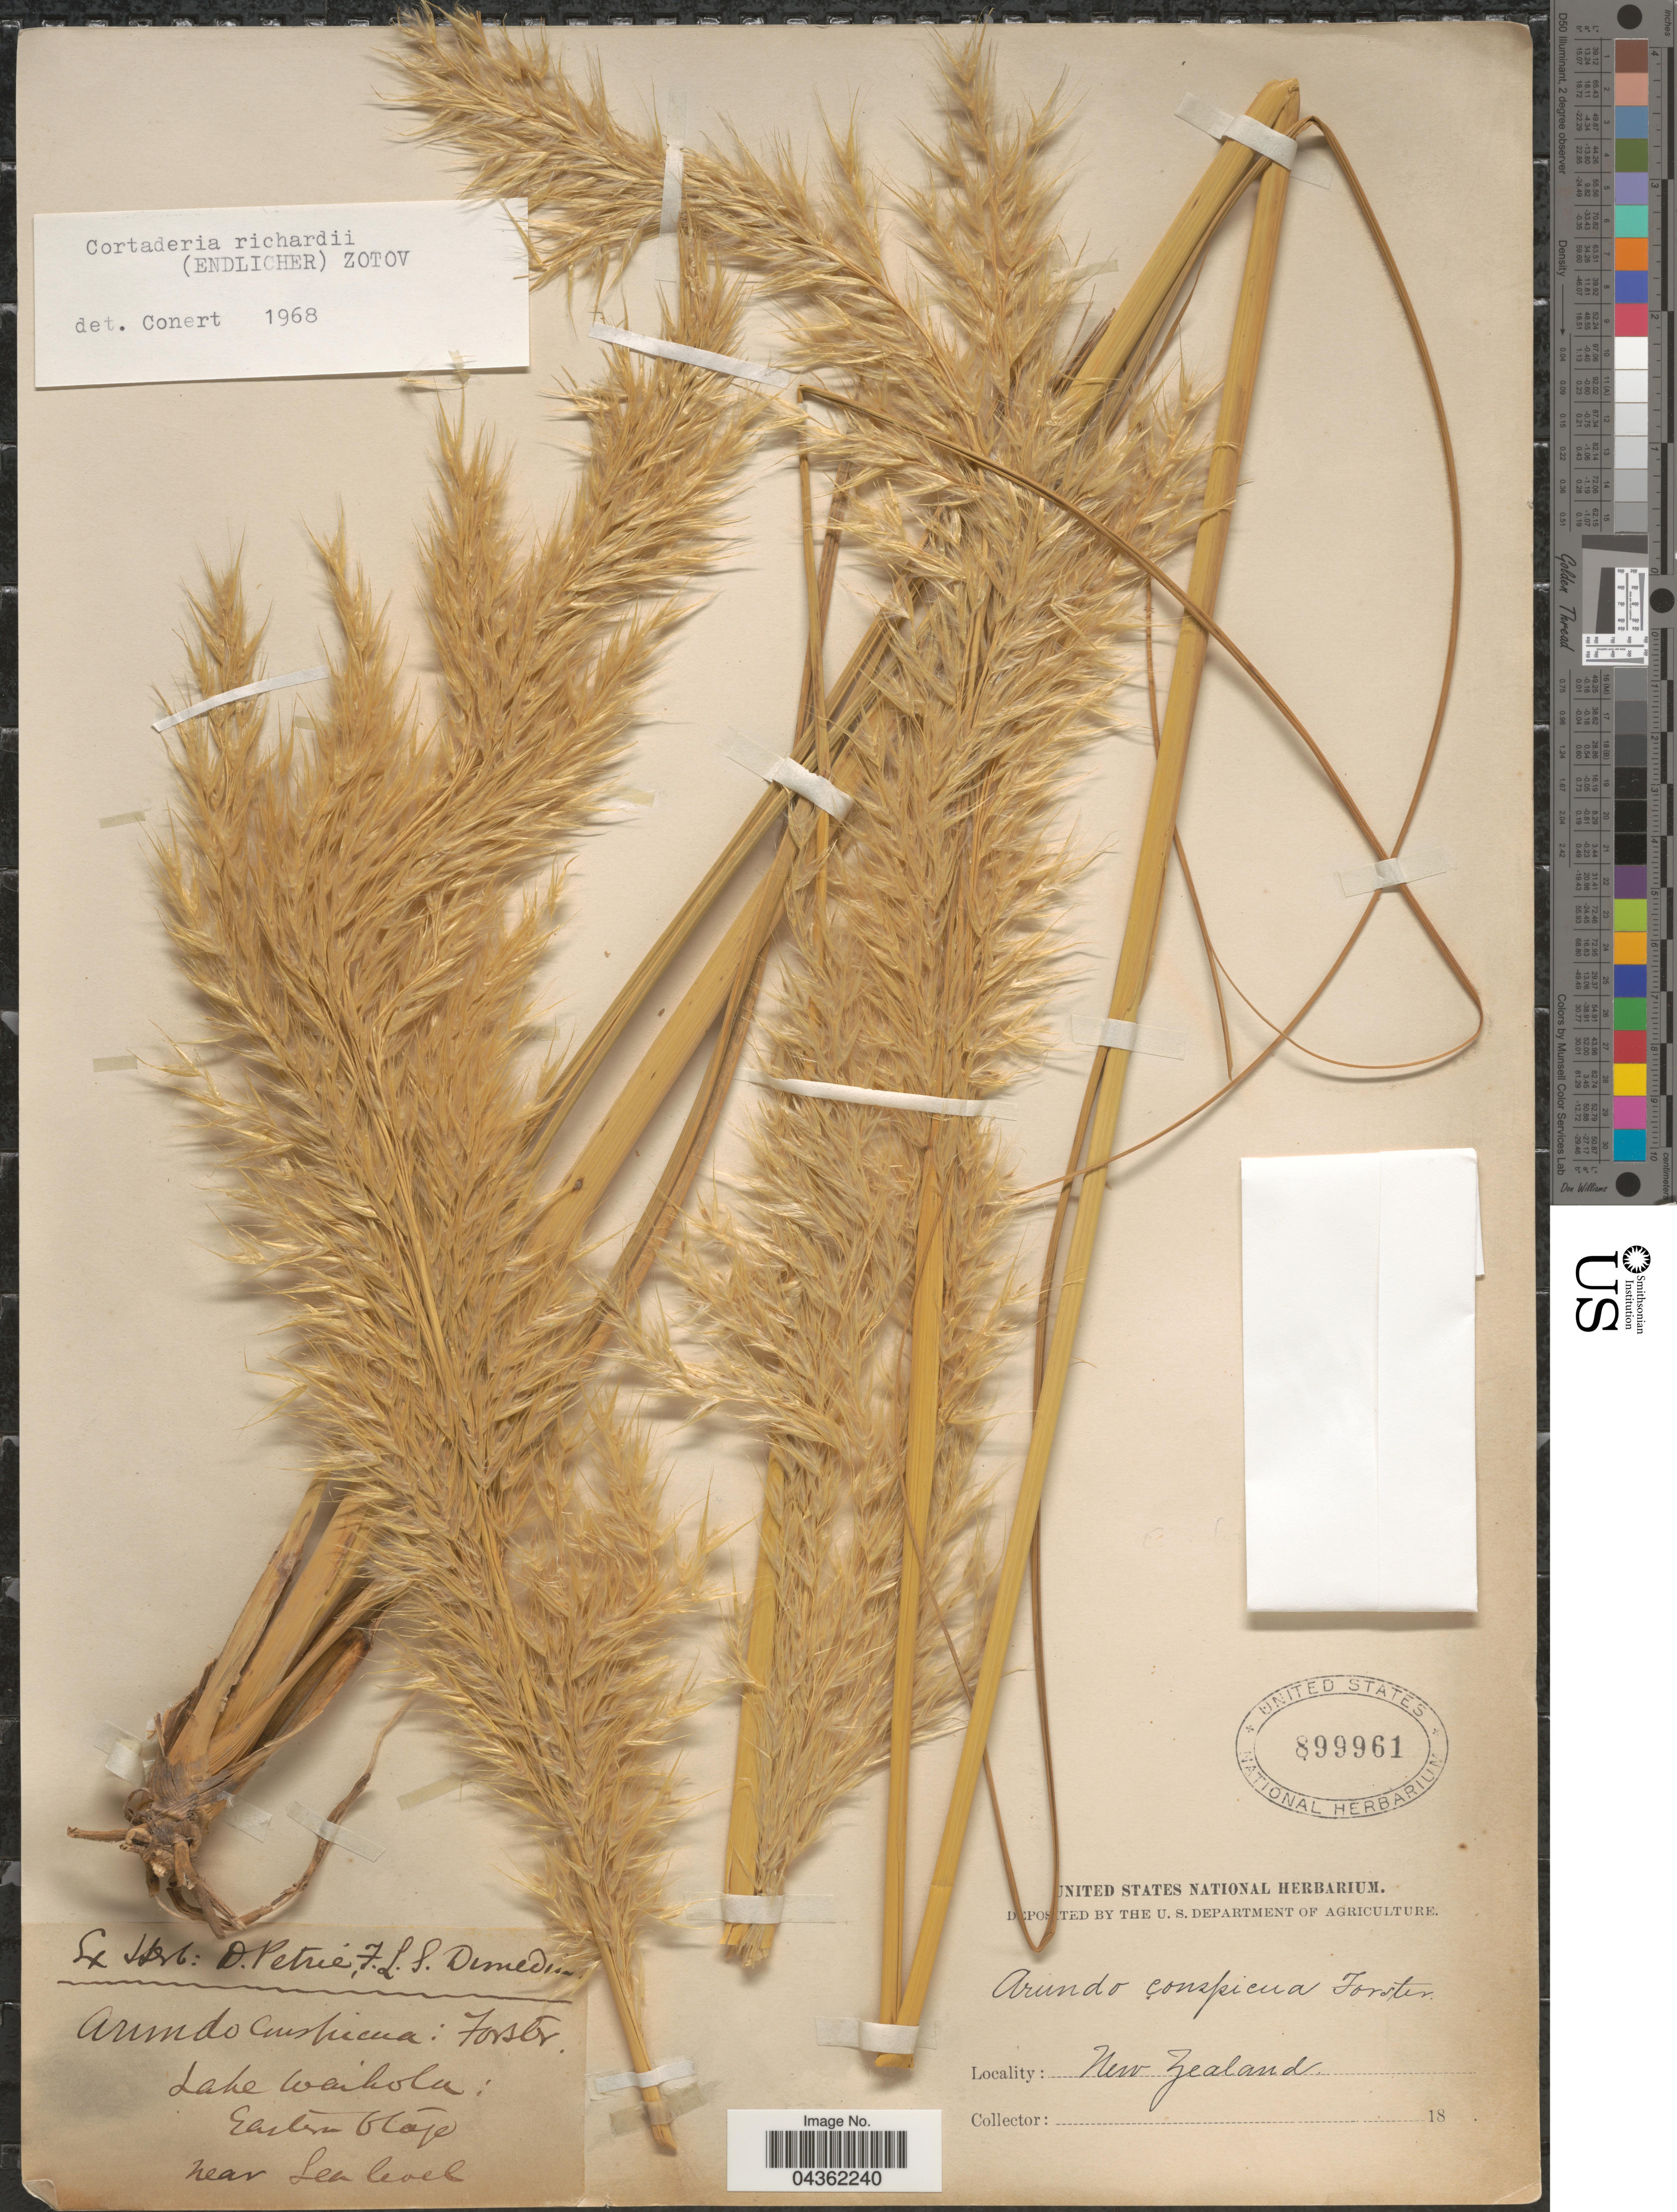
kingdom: Plantae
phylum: Tracheophyta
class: Liliopsida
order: Poales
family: Poaceae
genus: Austroderia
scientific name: Austroderia richardii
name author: (Endl.) N.P. Barker & H.P. Linder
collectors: Ex Herb D. Petrie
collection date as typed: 18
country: New Zealand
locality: Lake Waihola: Eastern Otago.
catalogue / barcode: US 899961